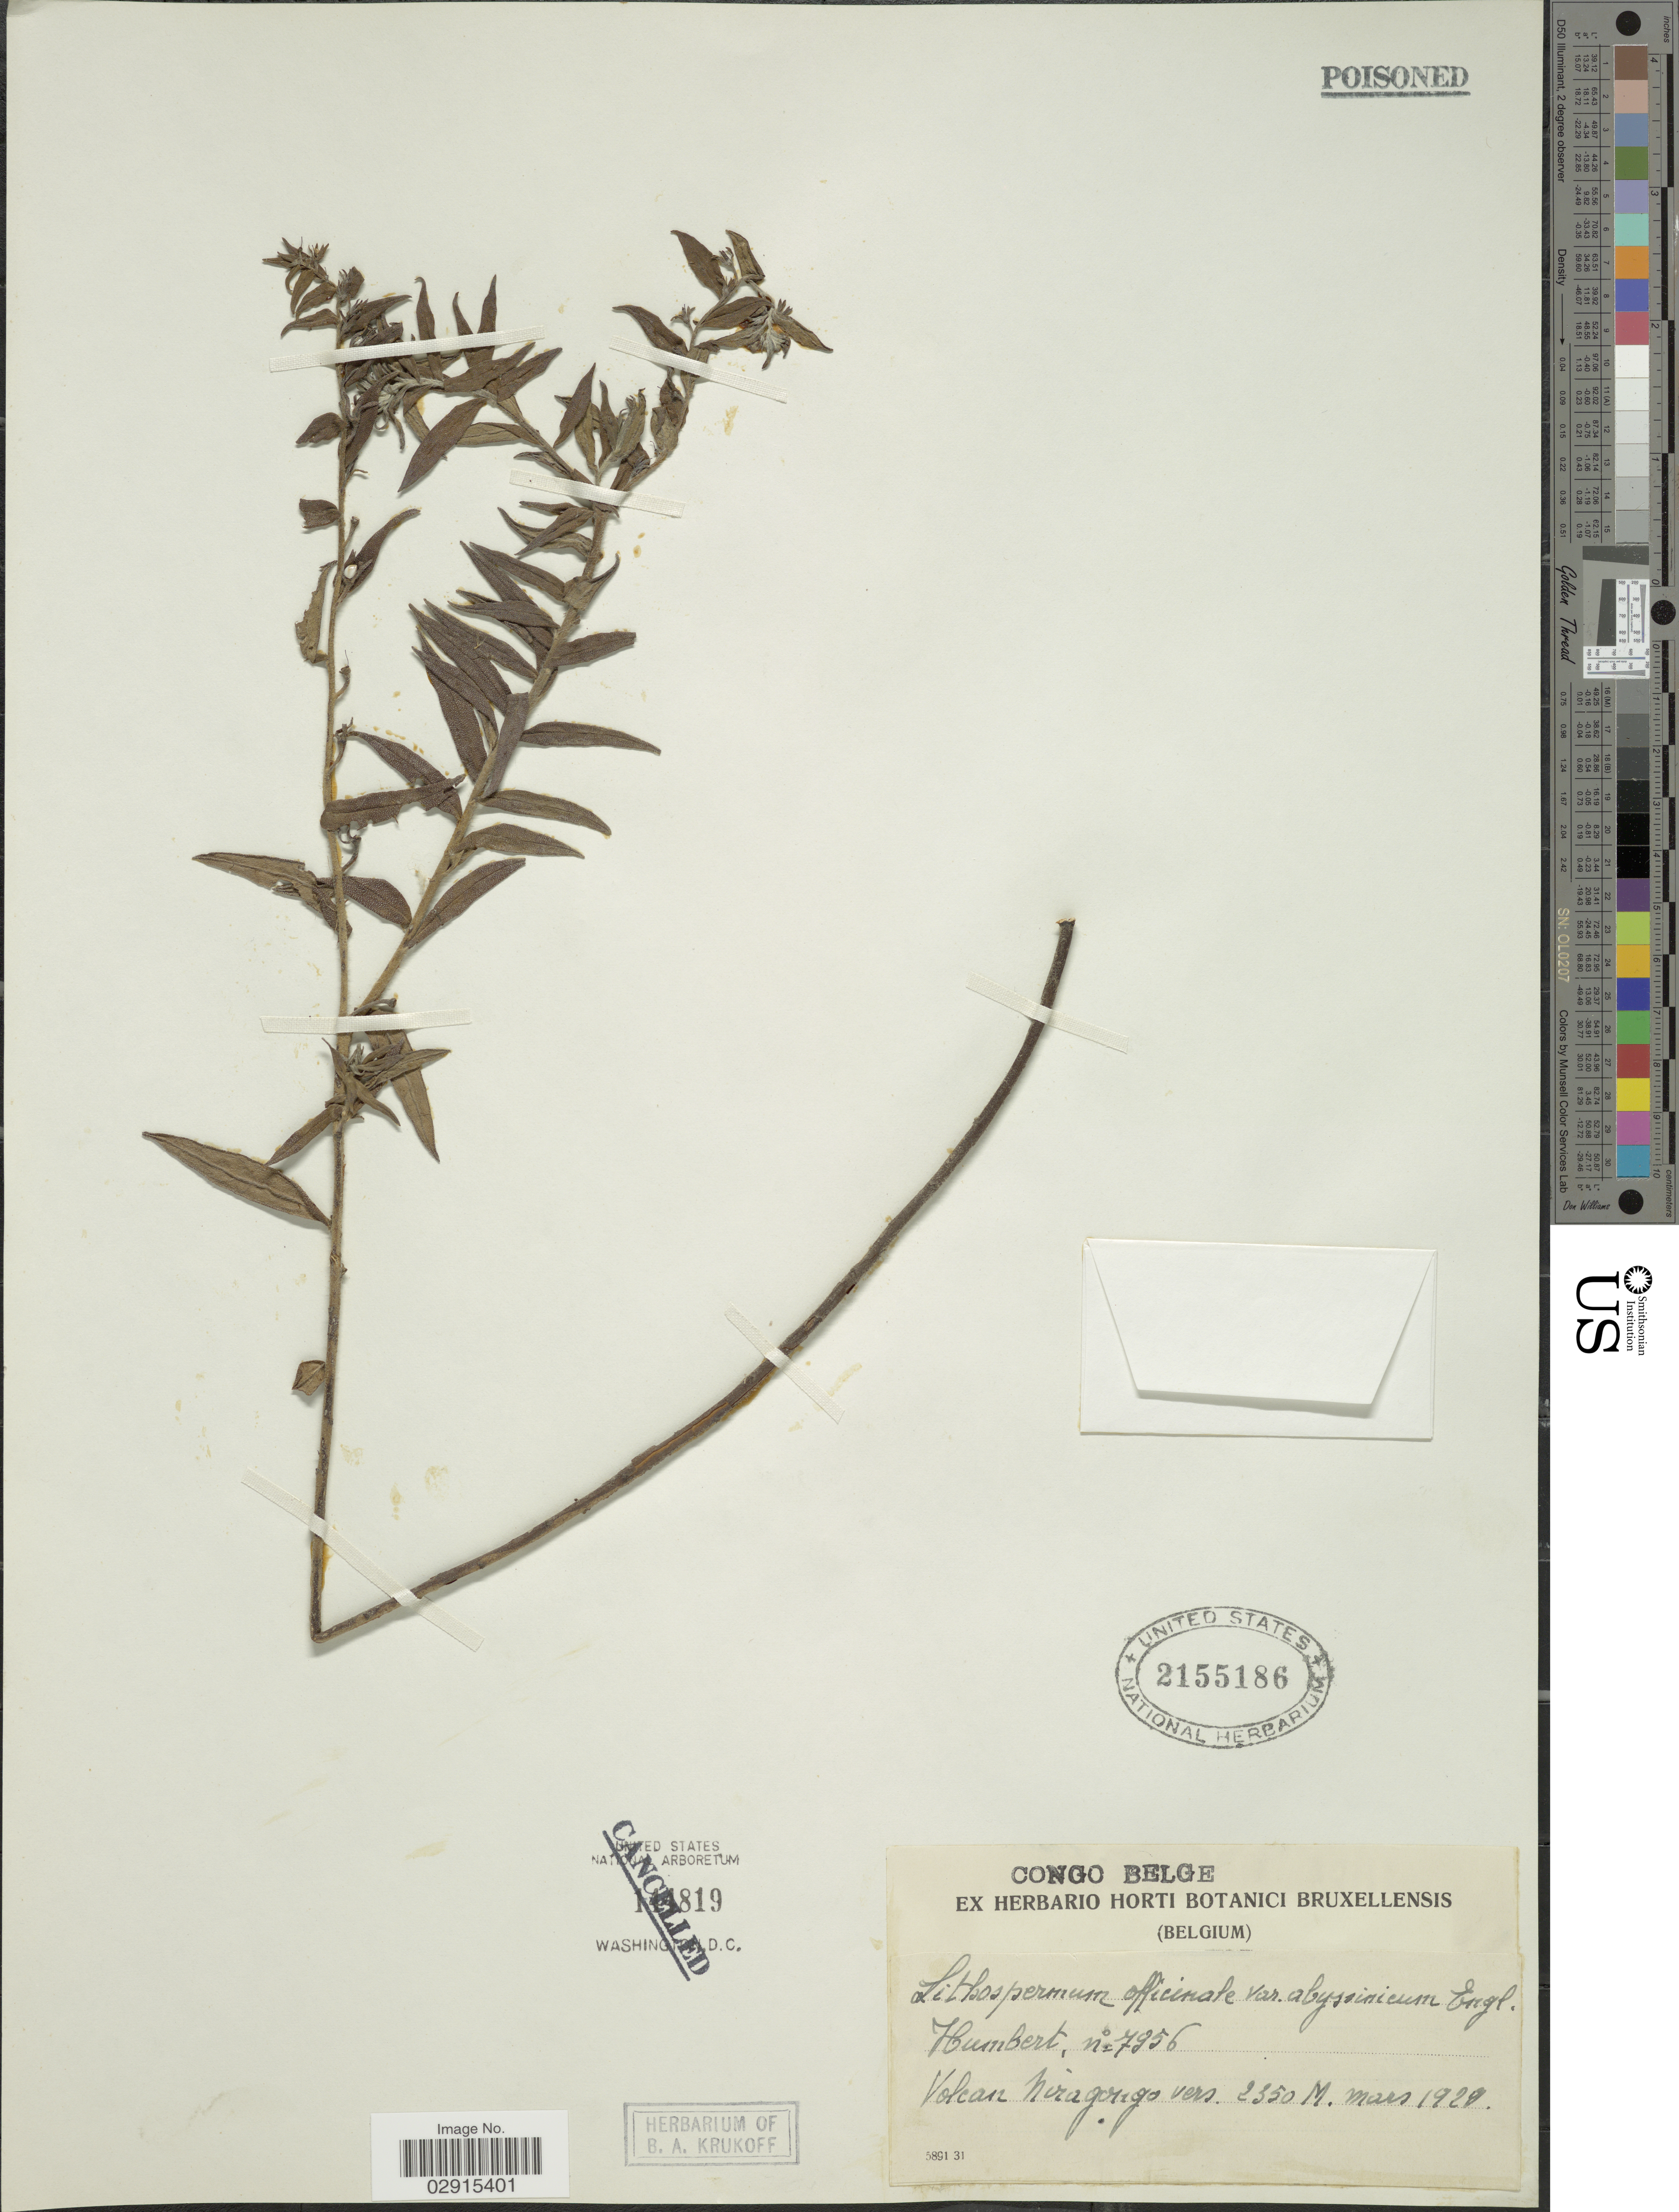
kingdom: Plantae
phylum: Tracheophyta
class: Magnoliopsida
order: Boraginales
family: Boraginaceae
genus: Lithospermum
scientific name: Lithospermum officinale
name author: L.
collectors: -- Humbert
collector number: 7956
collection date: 1929-03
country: Congo, Democratic Republic of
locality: Volean Niragongo. Congo Belge.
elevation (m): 2350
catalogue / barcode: US 2155186